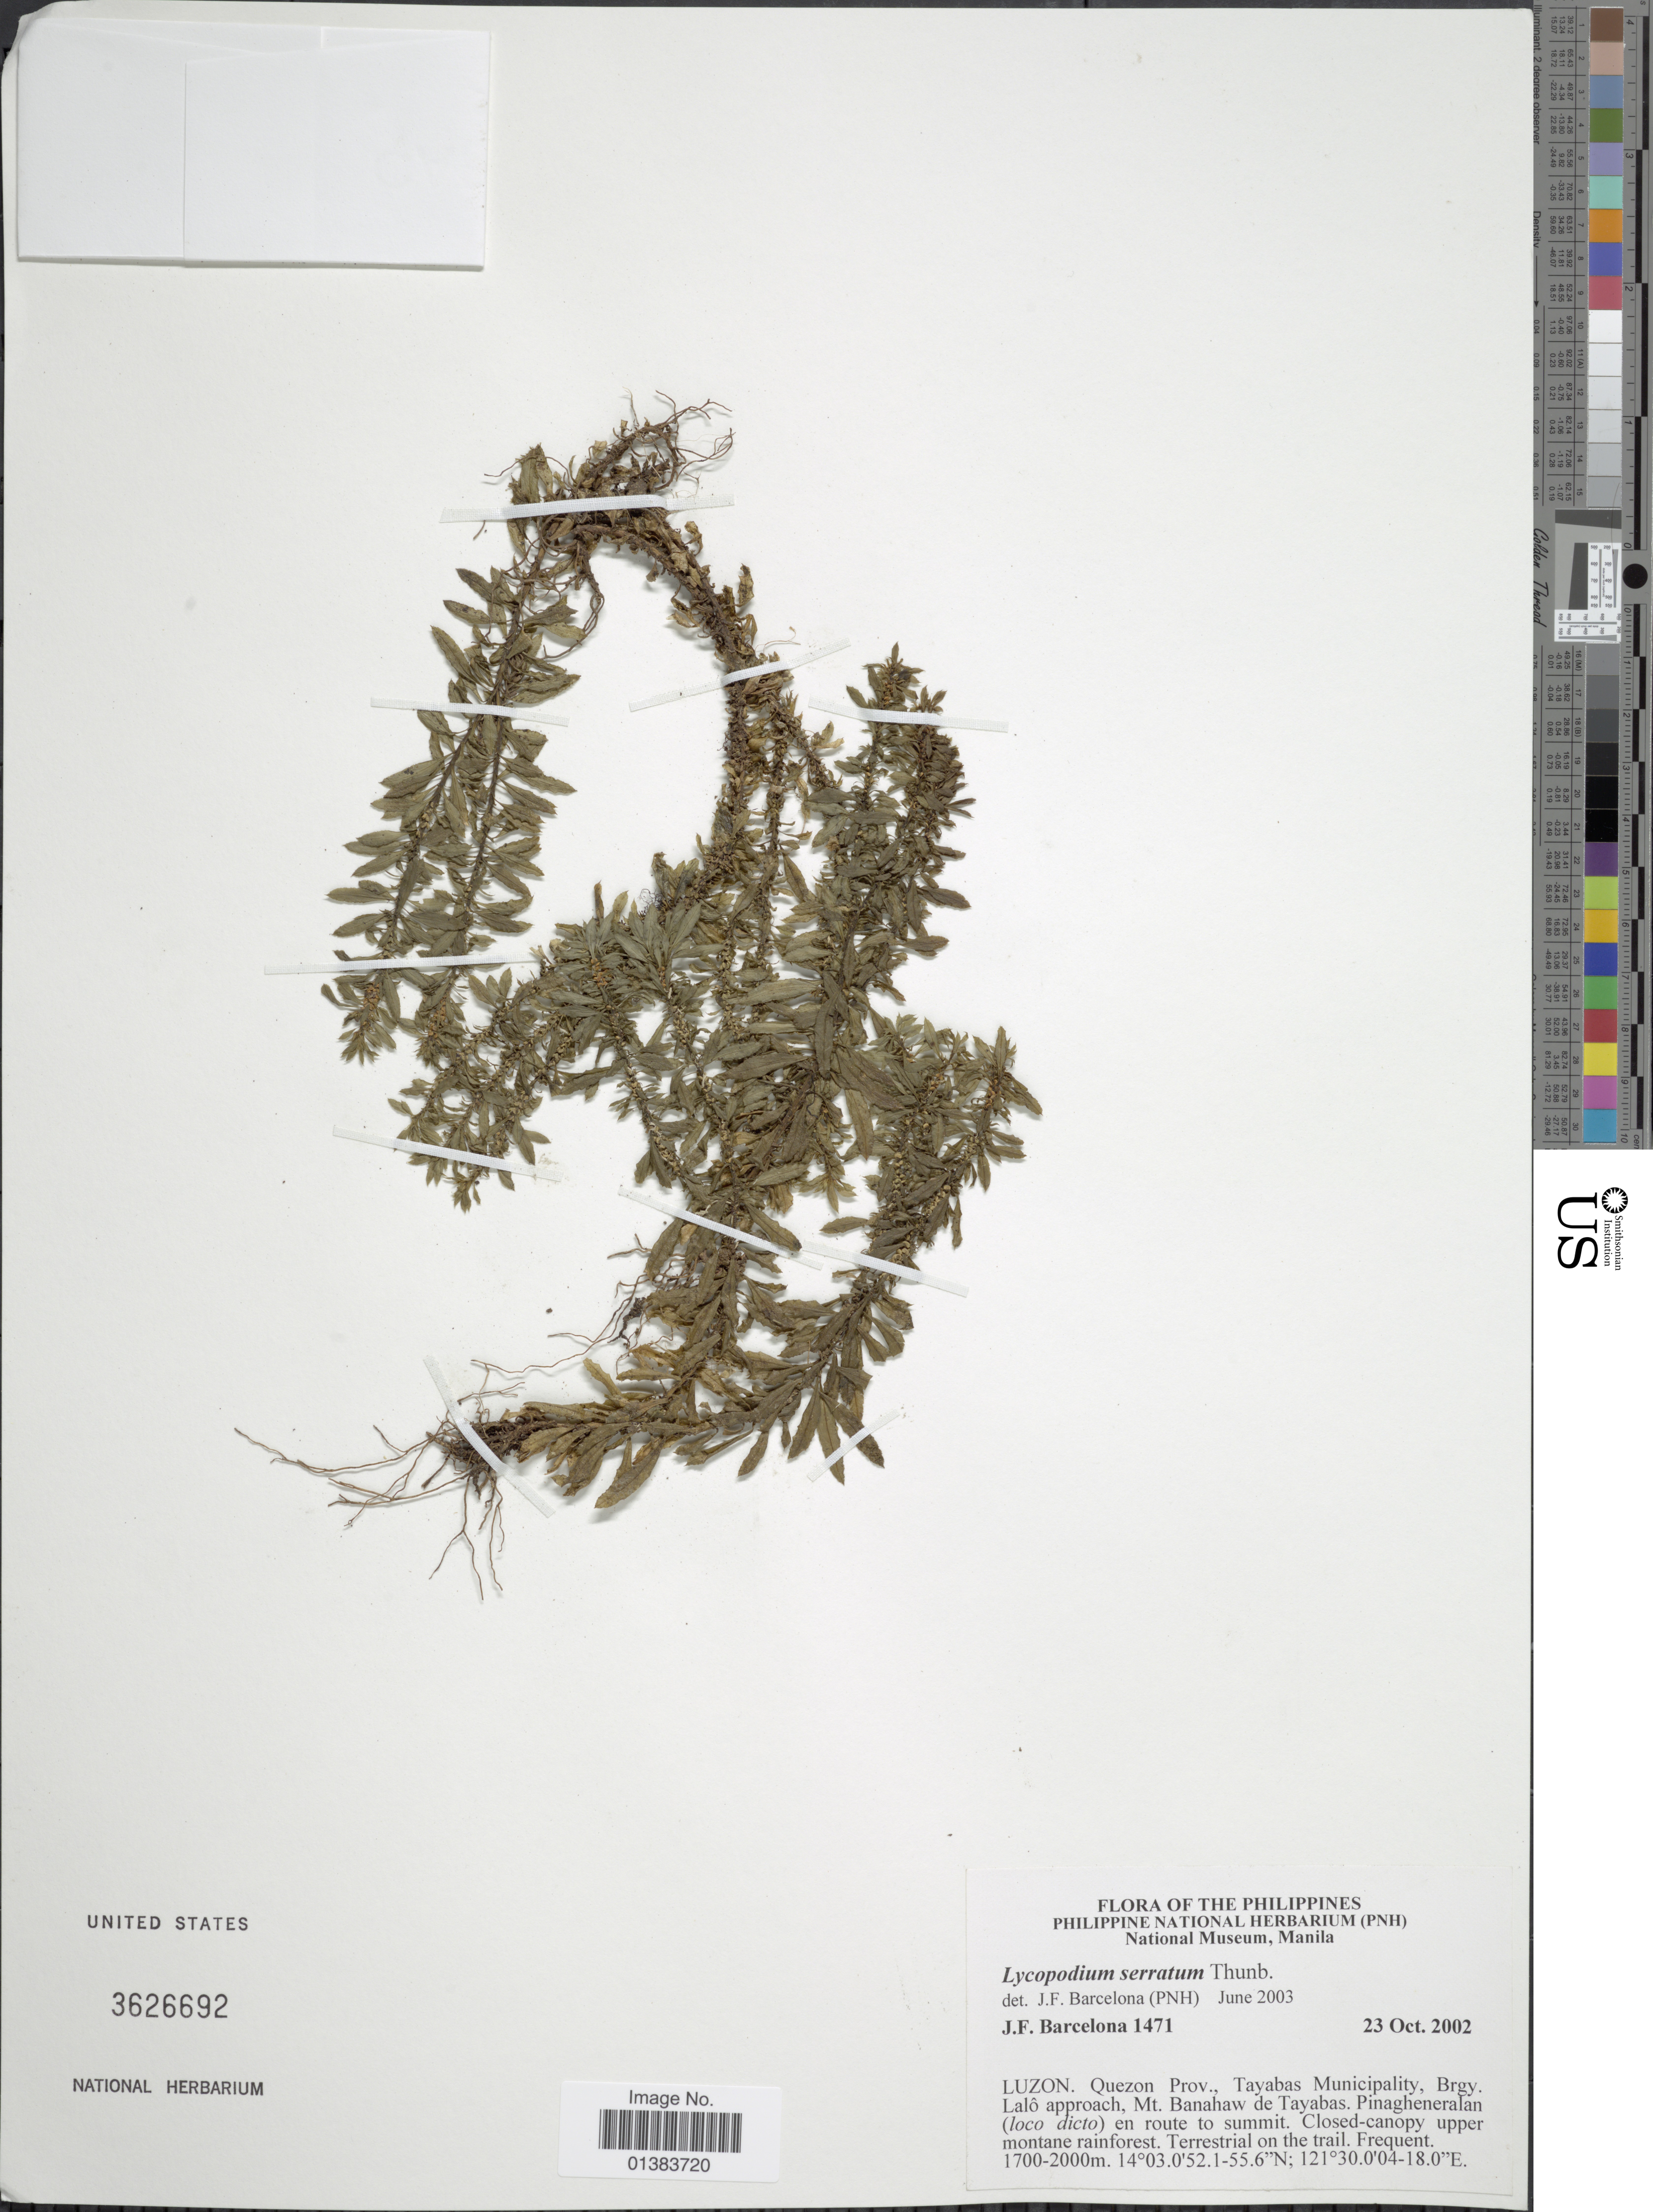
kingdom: Plantae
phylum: Tracheophyta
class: Lycopodiopsida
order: Lycopodiales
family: Lycopodiaceae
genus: Huperzia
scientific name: Huperzia serrata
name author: (Thunb.) Trevis.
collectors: J. F. Barcelona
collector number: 1471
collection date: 2002-10-23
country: Philippines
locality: Luzon. Quezon Prov., Tayabas Municipality, Brgy. Lalô approach, Mt. Banahaw de Tayabas, Pinagheneralan (loco dicto) en route to summit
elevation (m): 1700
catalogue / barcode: US 3626692